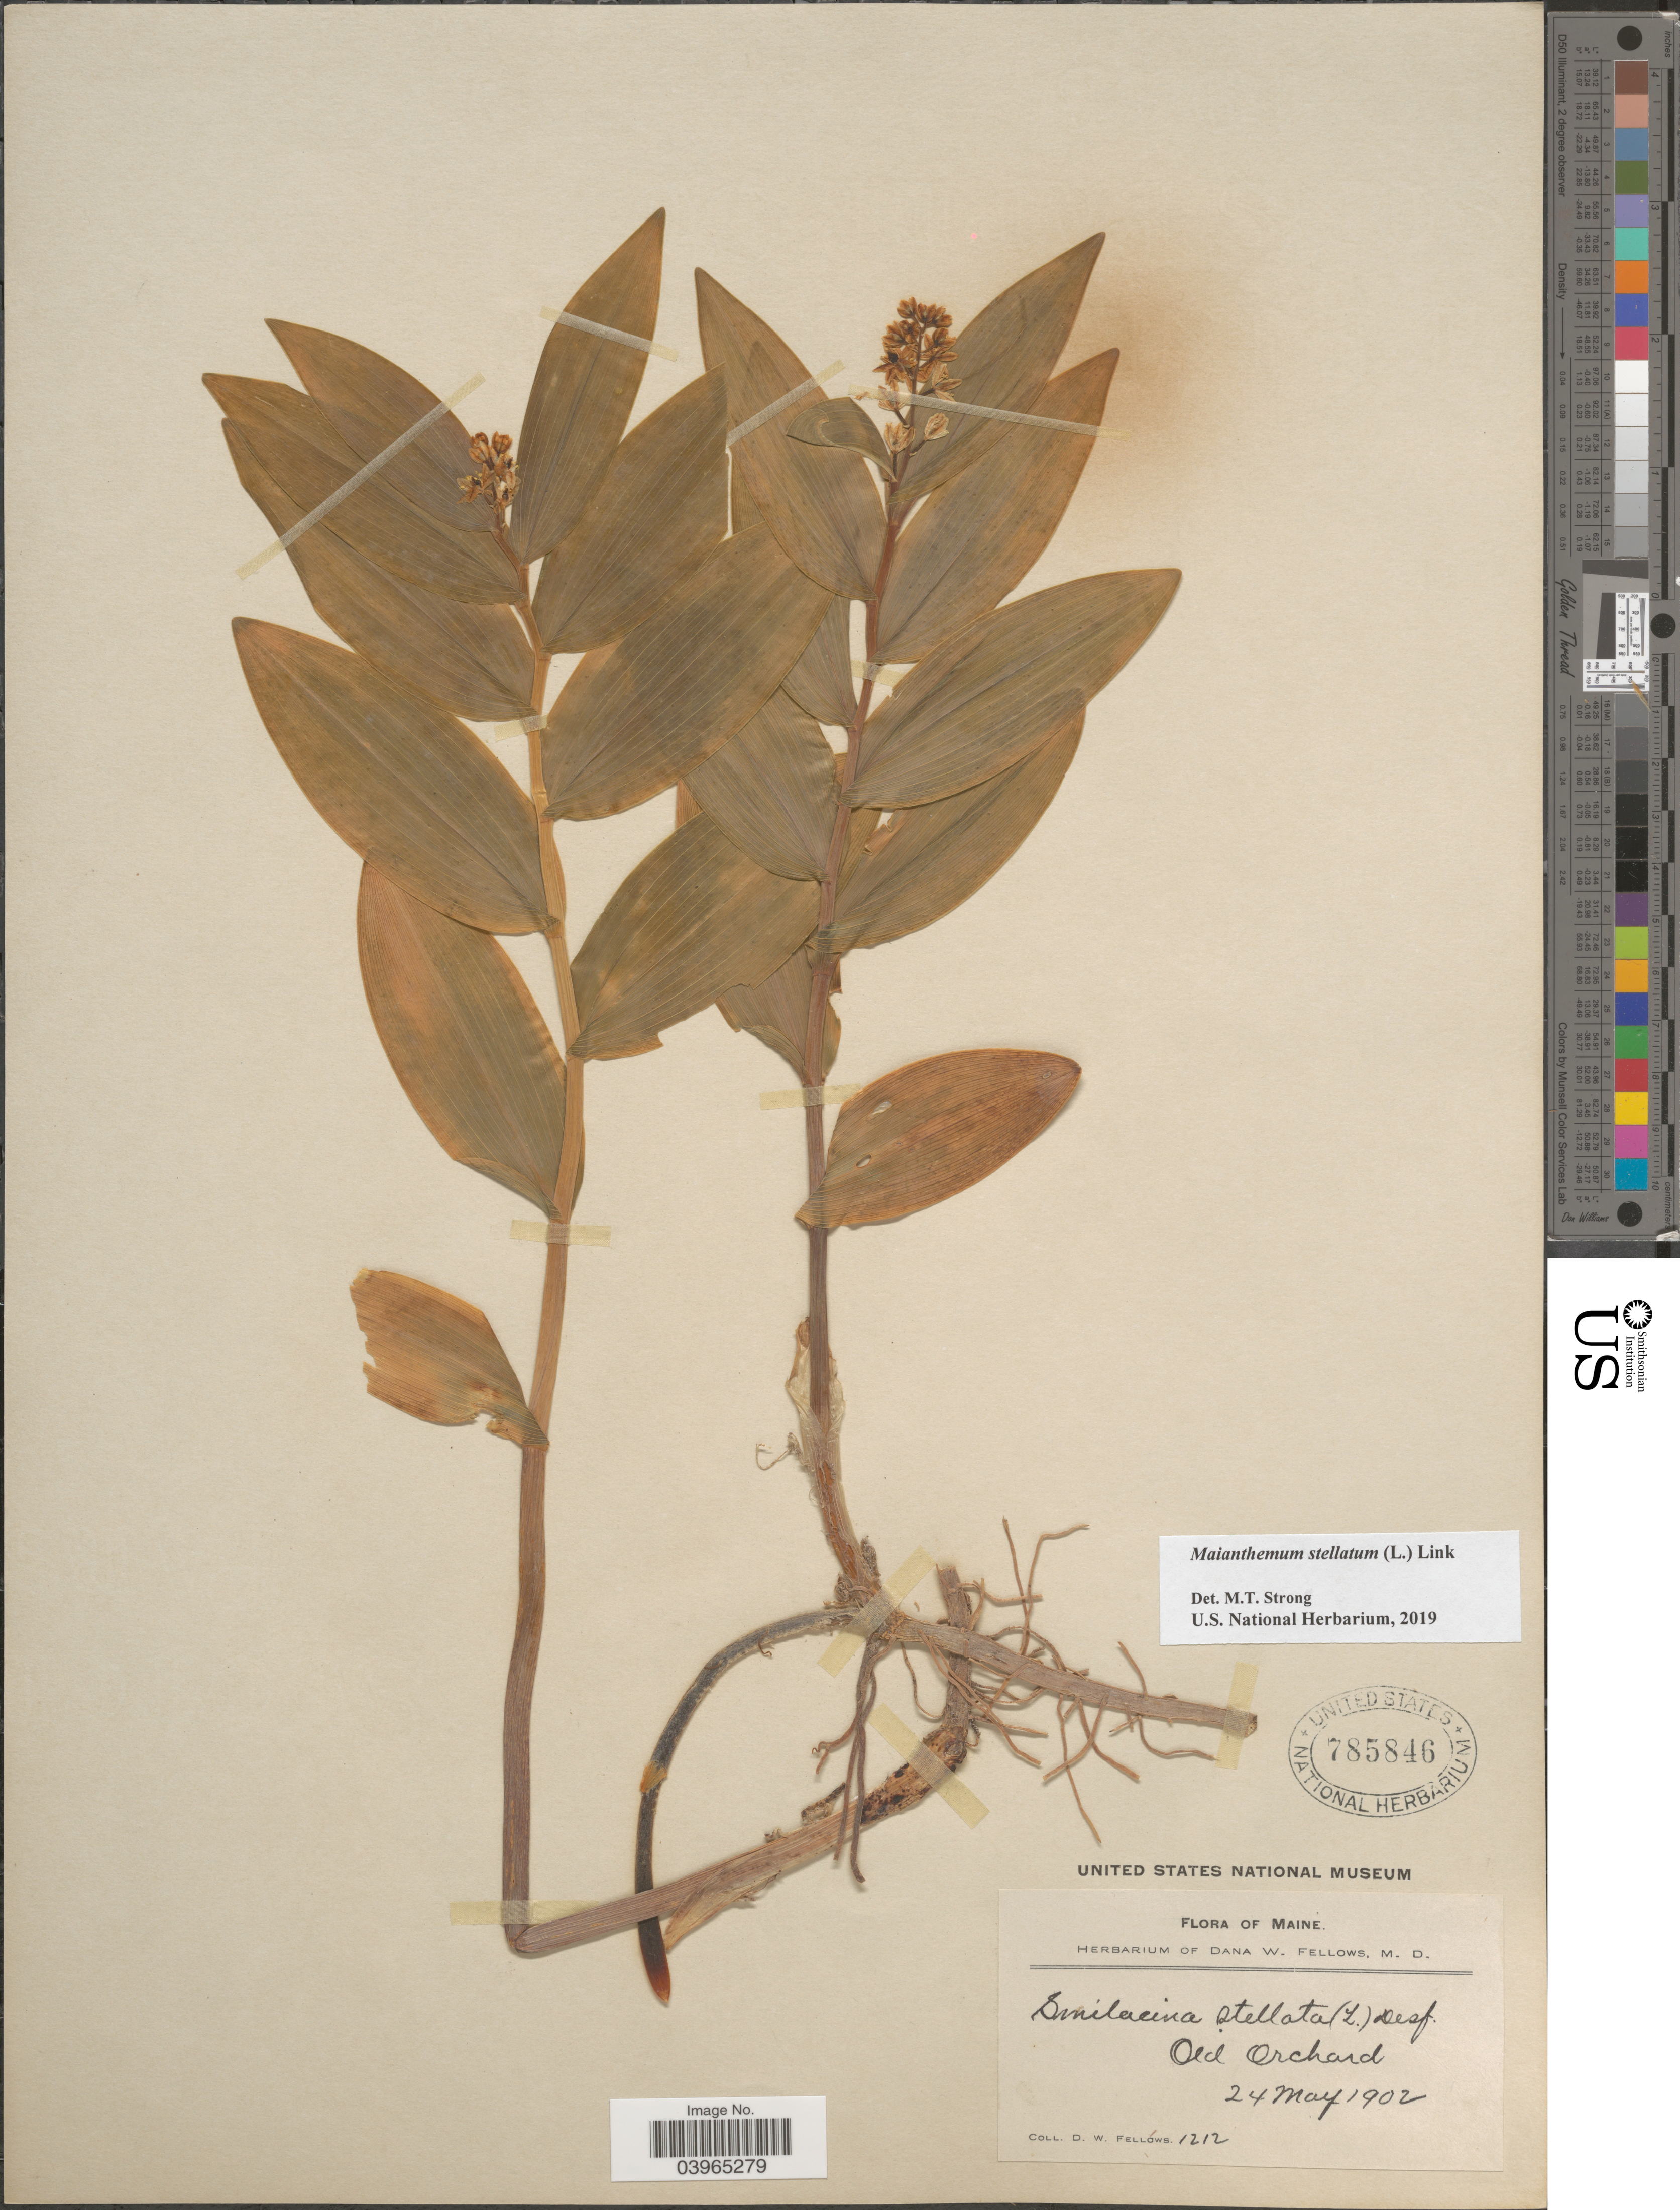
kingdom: Plantae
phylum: Tracheophyta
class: Liliopsida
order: Asparagales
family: Asparagaceae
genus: Maianthemum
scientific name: Maianthemum stellatum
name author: (L.) Link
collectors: D. W. Fellows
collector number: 1212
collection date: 1902-05-24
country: United States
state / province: Maine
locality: Old Orchard.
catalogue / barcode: US 785846